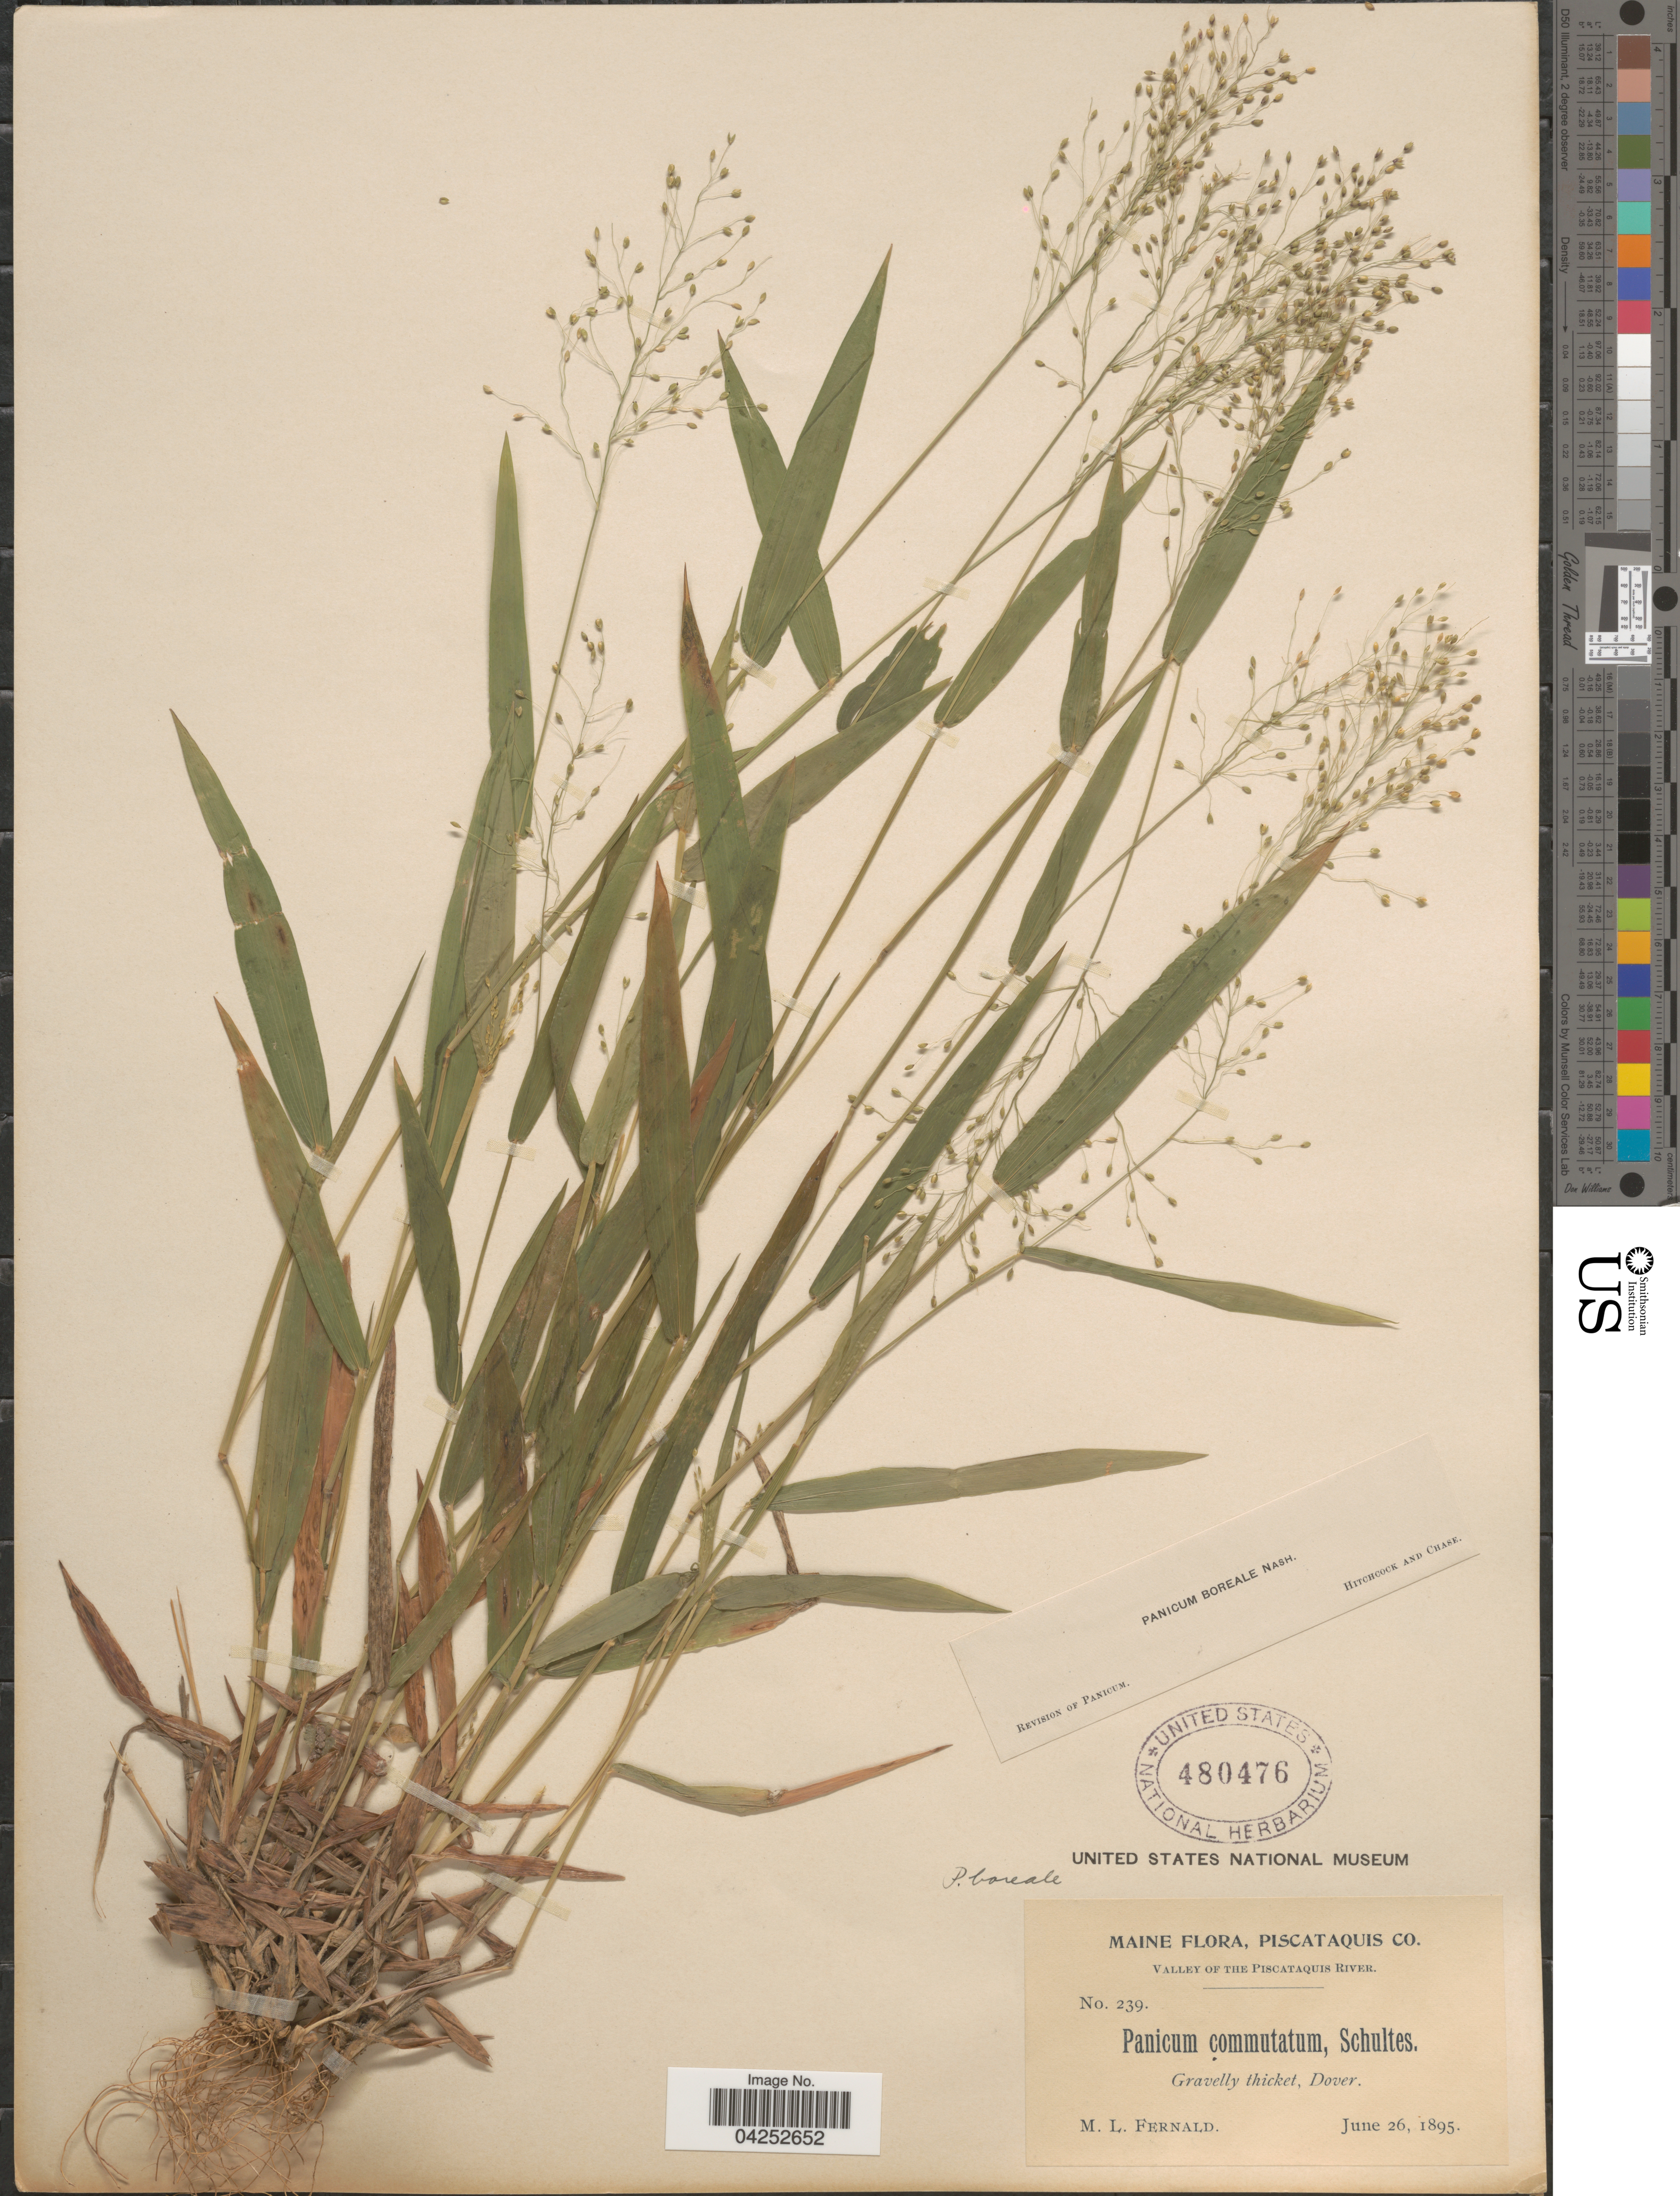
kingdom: Plantae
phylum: Tracheophyta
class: Liliopsida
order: Poales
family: Poaceae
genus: Dichanthelium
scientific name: Dichanthelium boreale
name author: (Nash) Freckmann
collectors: M. L. Fernald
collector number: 239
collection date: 1895-06-26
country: United States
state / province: Maine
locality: Piscataquis Co. Valley of the Piscataquis River. Gravelly thicket, Dover.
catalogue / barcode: US 480476